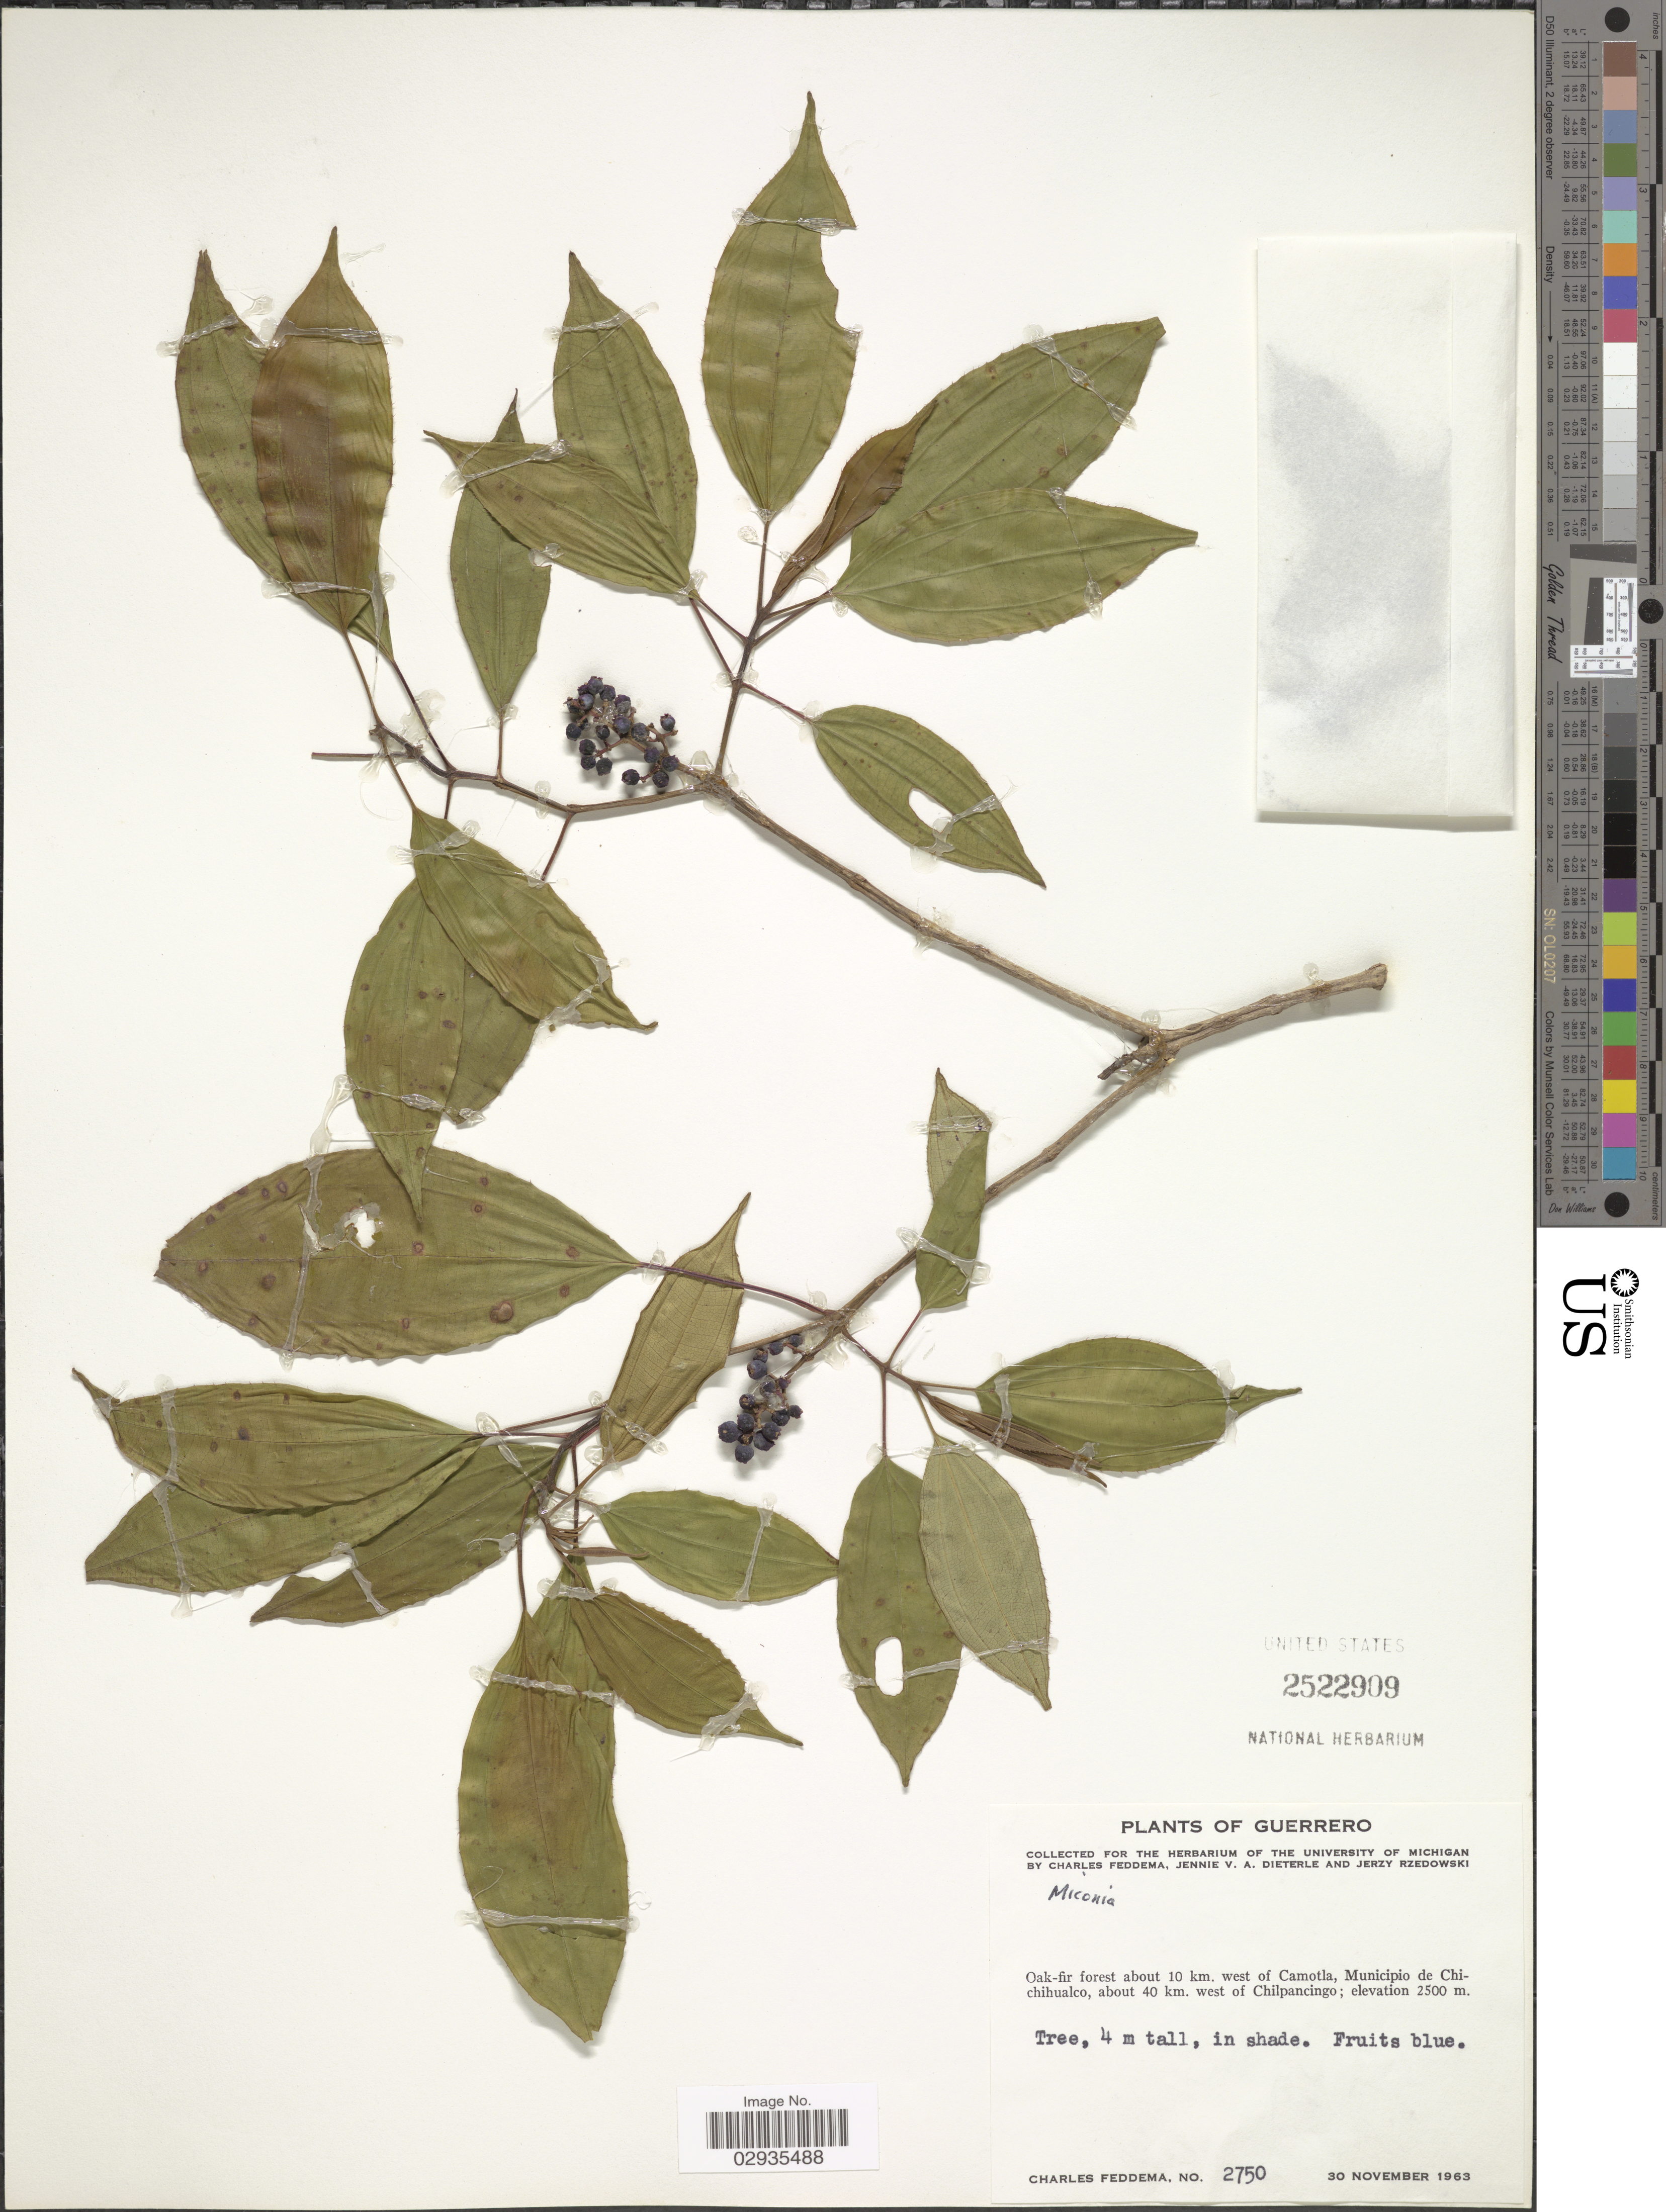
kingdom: Plantae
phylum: Tracheophyta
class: Magnoliopsida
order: Myrtales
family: Melastomataceae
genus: Miconia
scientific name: Miconia sp.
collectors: C. Feddema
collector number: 2750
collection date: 1963-11-30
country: Mexico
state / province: Guerrero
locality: Oak-fir forest about 10 km. west of Camotla, Municipio de Chichihualco, about 40 km. west of Chilpancingo.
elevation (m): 2500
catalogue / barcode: US 2522909